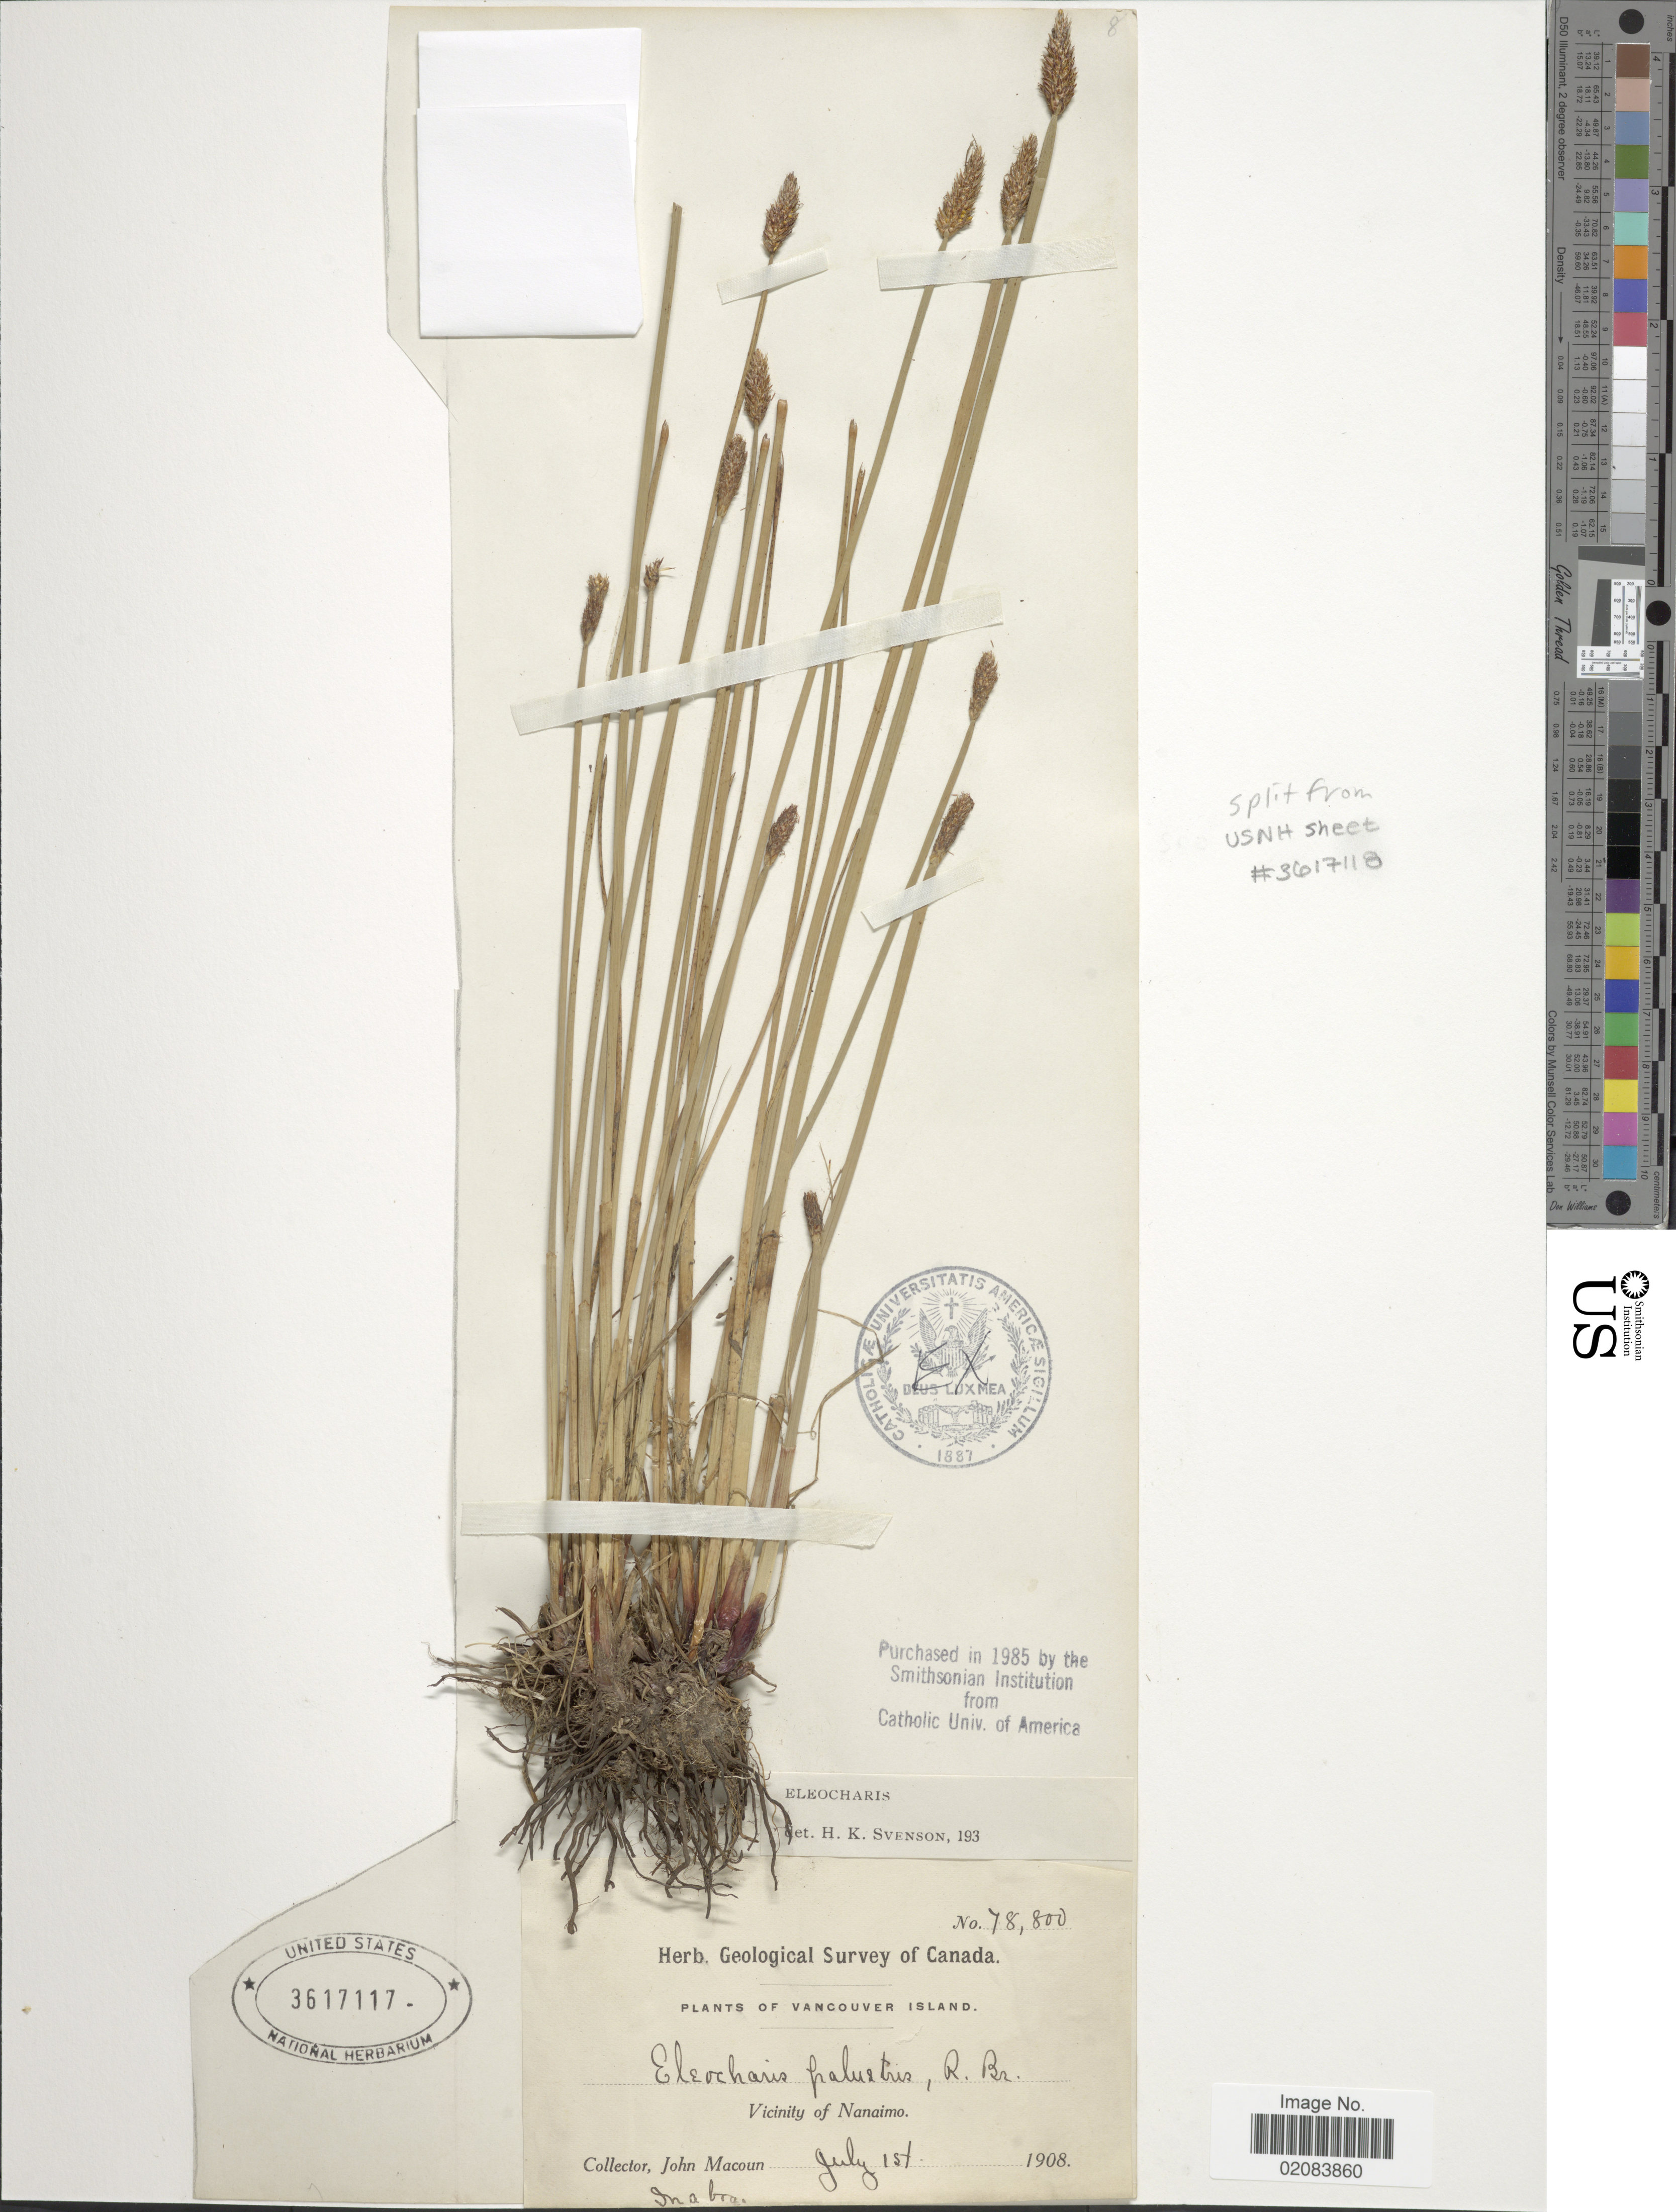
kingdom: Plantae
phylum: Tracheophyta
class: Liliopsida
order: Poales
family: Cyperaceae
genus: Eleocharis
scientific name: Eleocharis palustris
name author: (L.) Roem. & Schult.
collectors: J. Macoun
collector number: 78800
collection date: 1908-07-01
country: Canada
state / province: British Columbia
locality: Vancouver Island. Vicinity of Nanaimo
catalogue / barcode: US 3617117